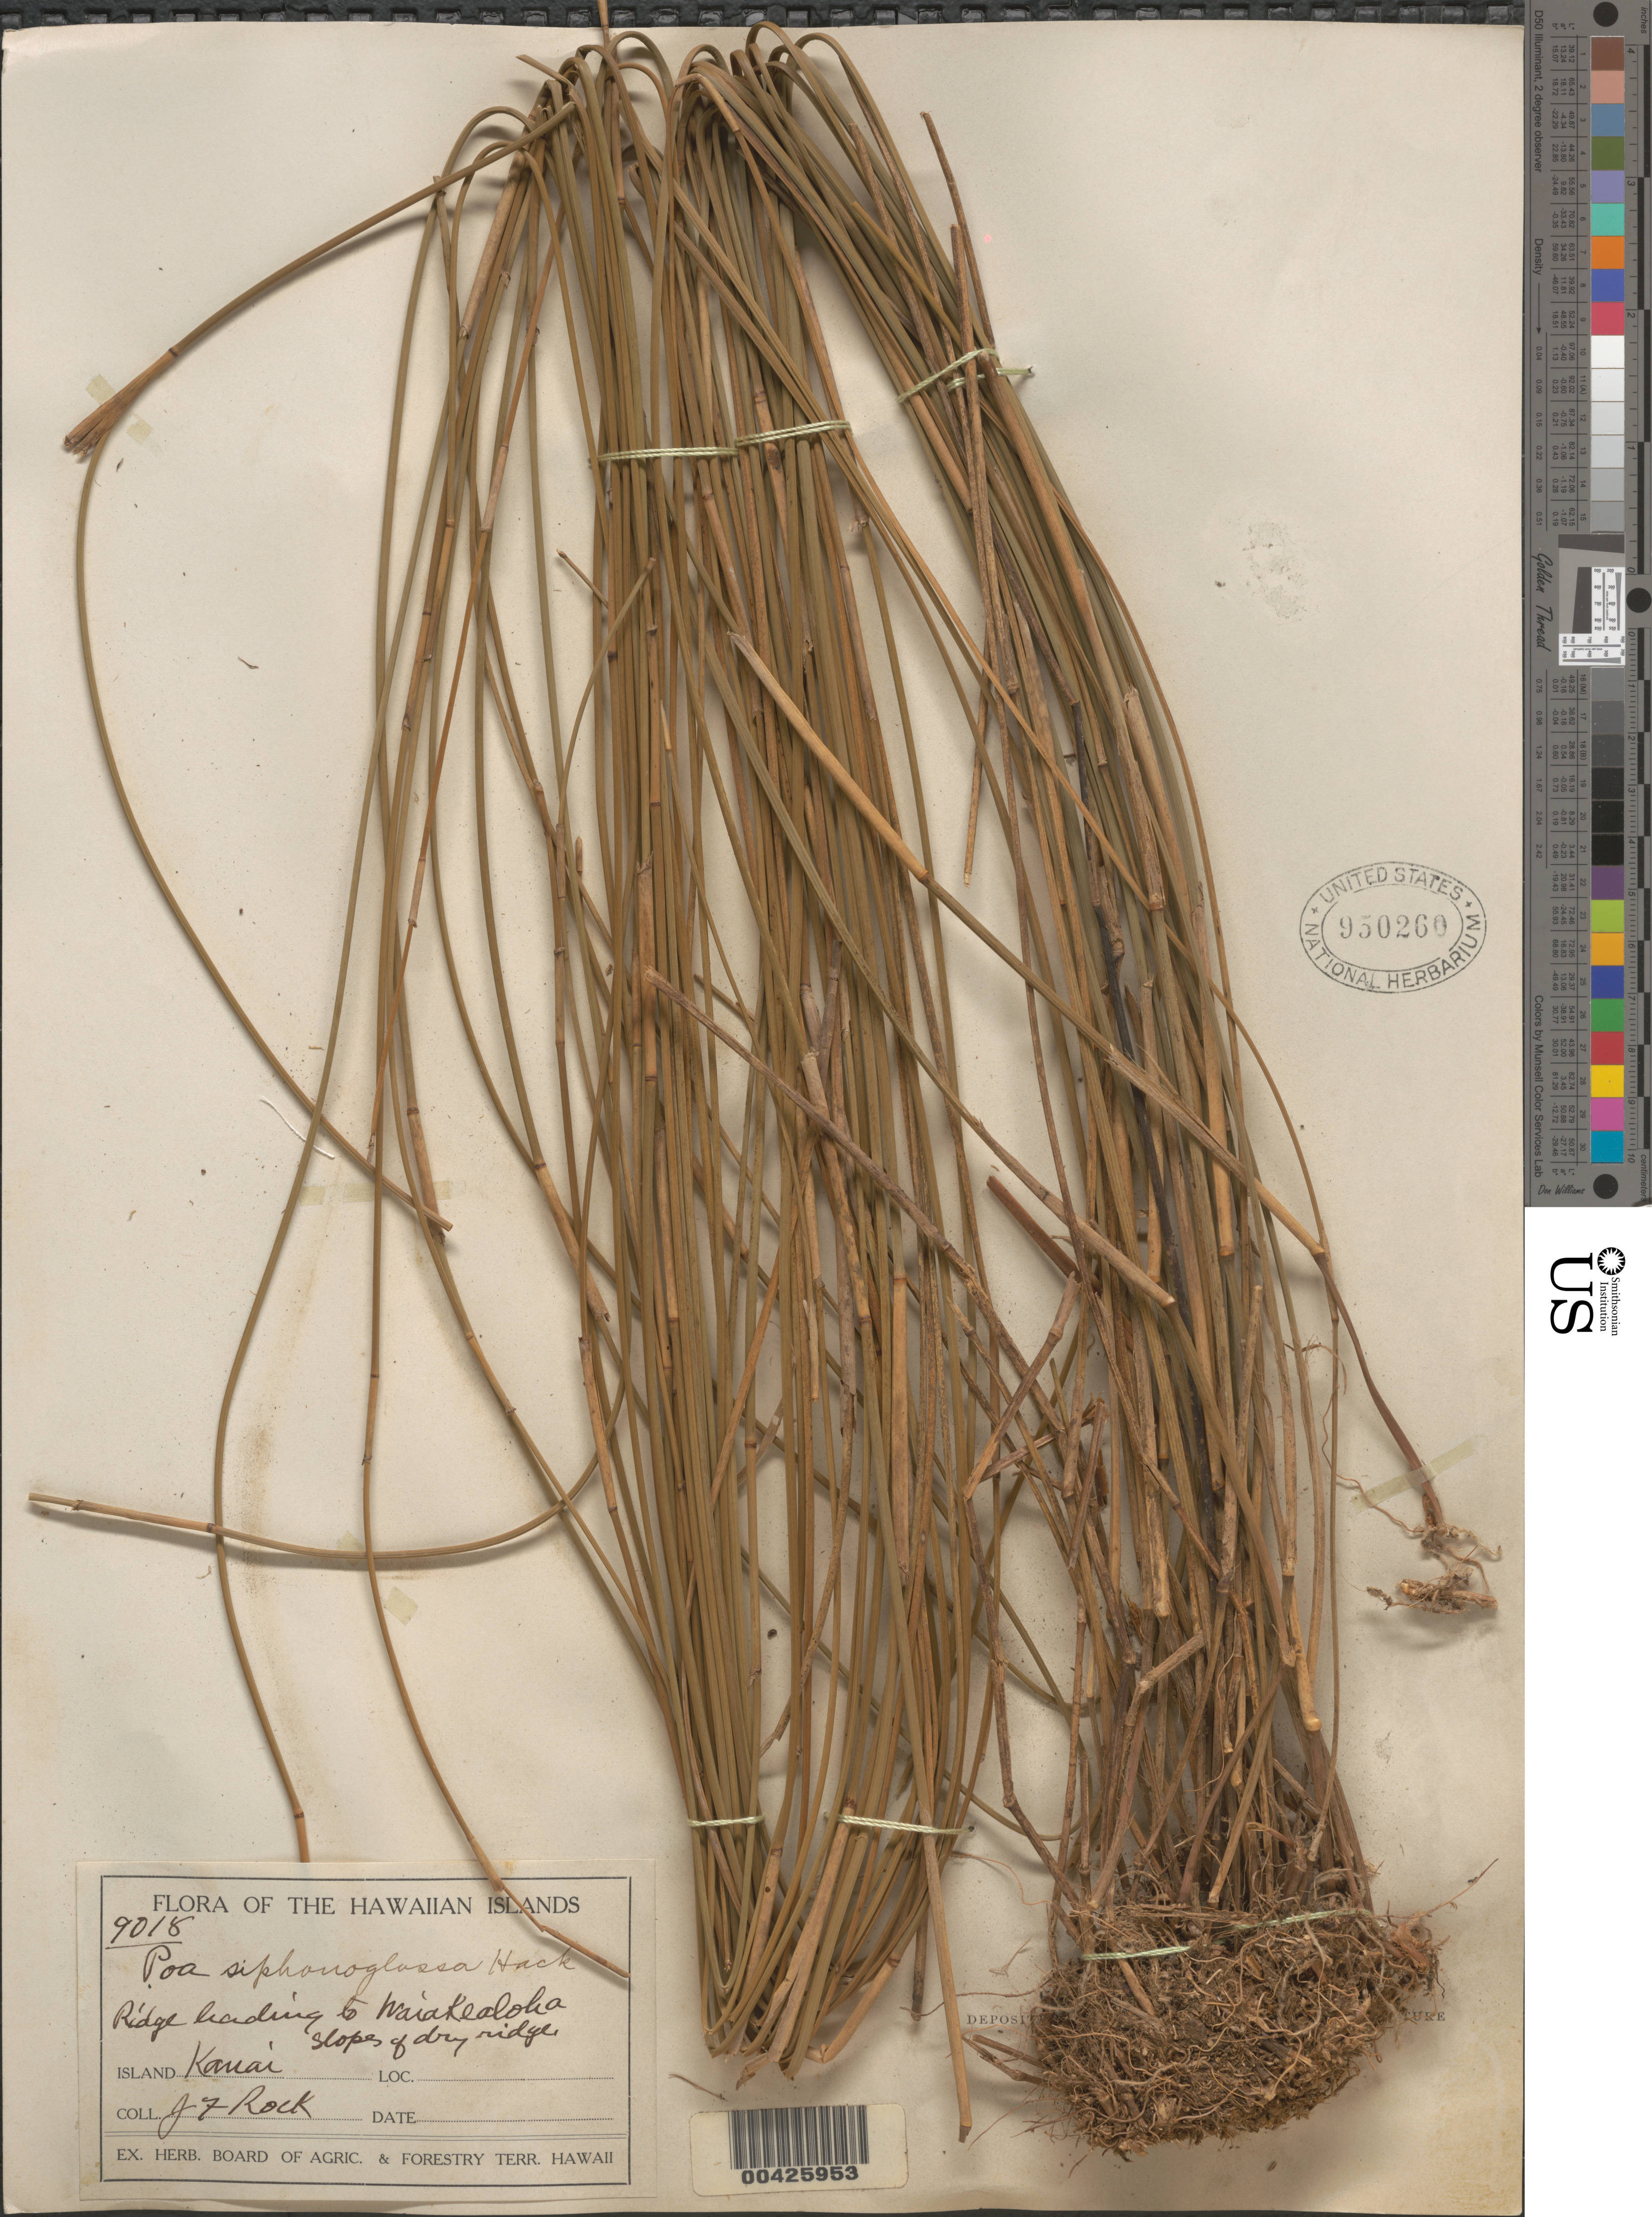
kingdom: Plantae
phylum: Tracheophyta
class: Liliopsida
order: Poales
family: Poaceae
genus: Poa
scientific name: Poa siphonoglossa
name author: Hack.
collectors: J. F. Rock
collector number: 9018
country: United States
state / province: Hawaii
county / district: Kauai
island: Kaua'i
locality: Ridge leading to Waiakealoha, slopes of dry ridge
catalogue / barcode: US 950260